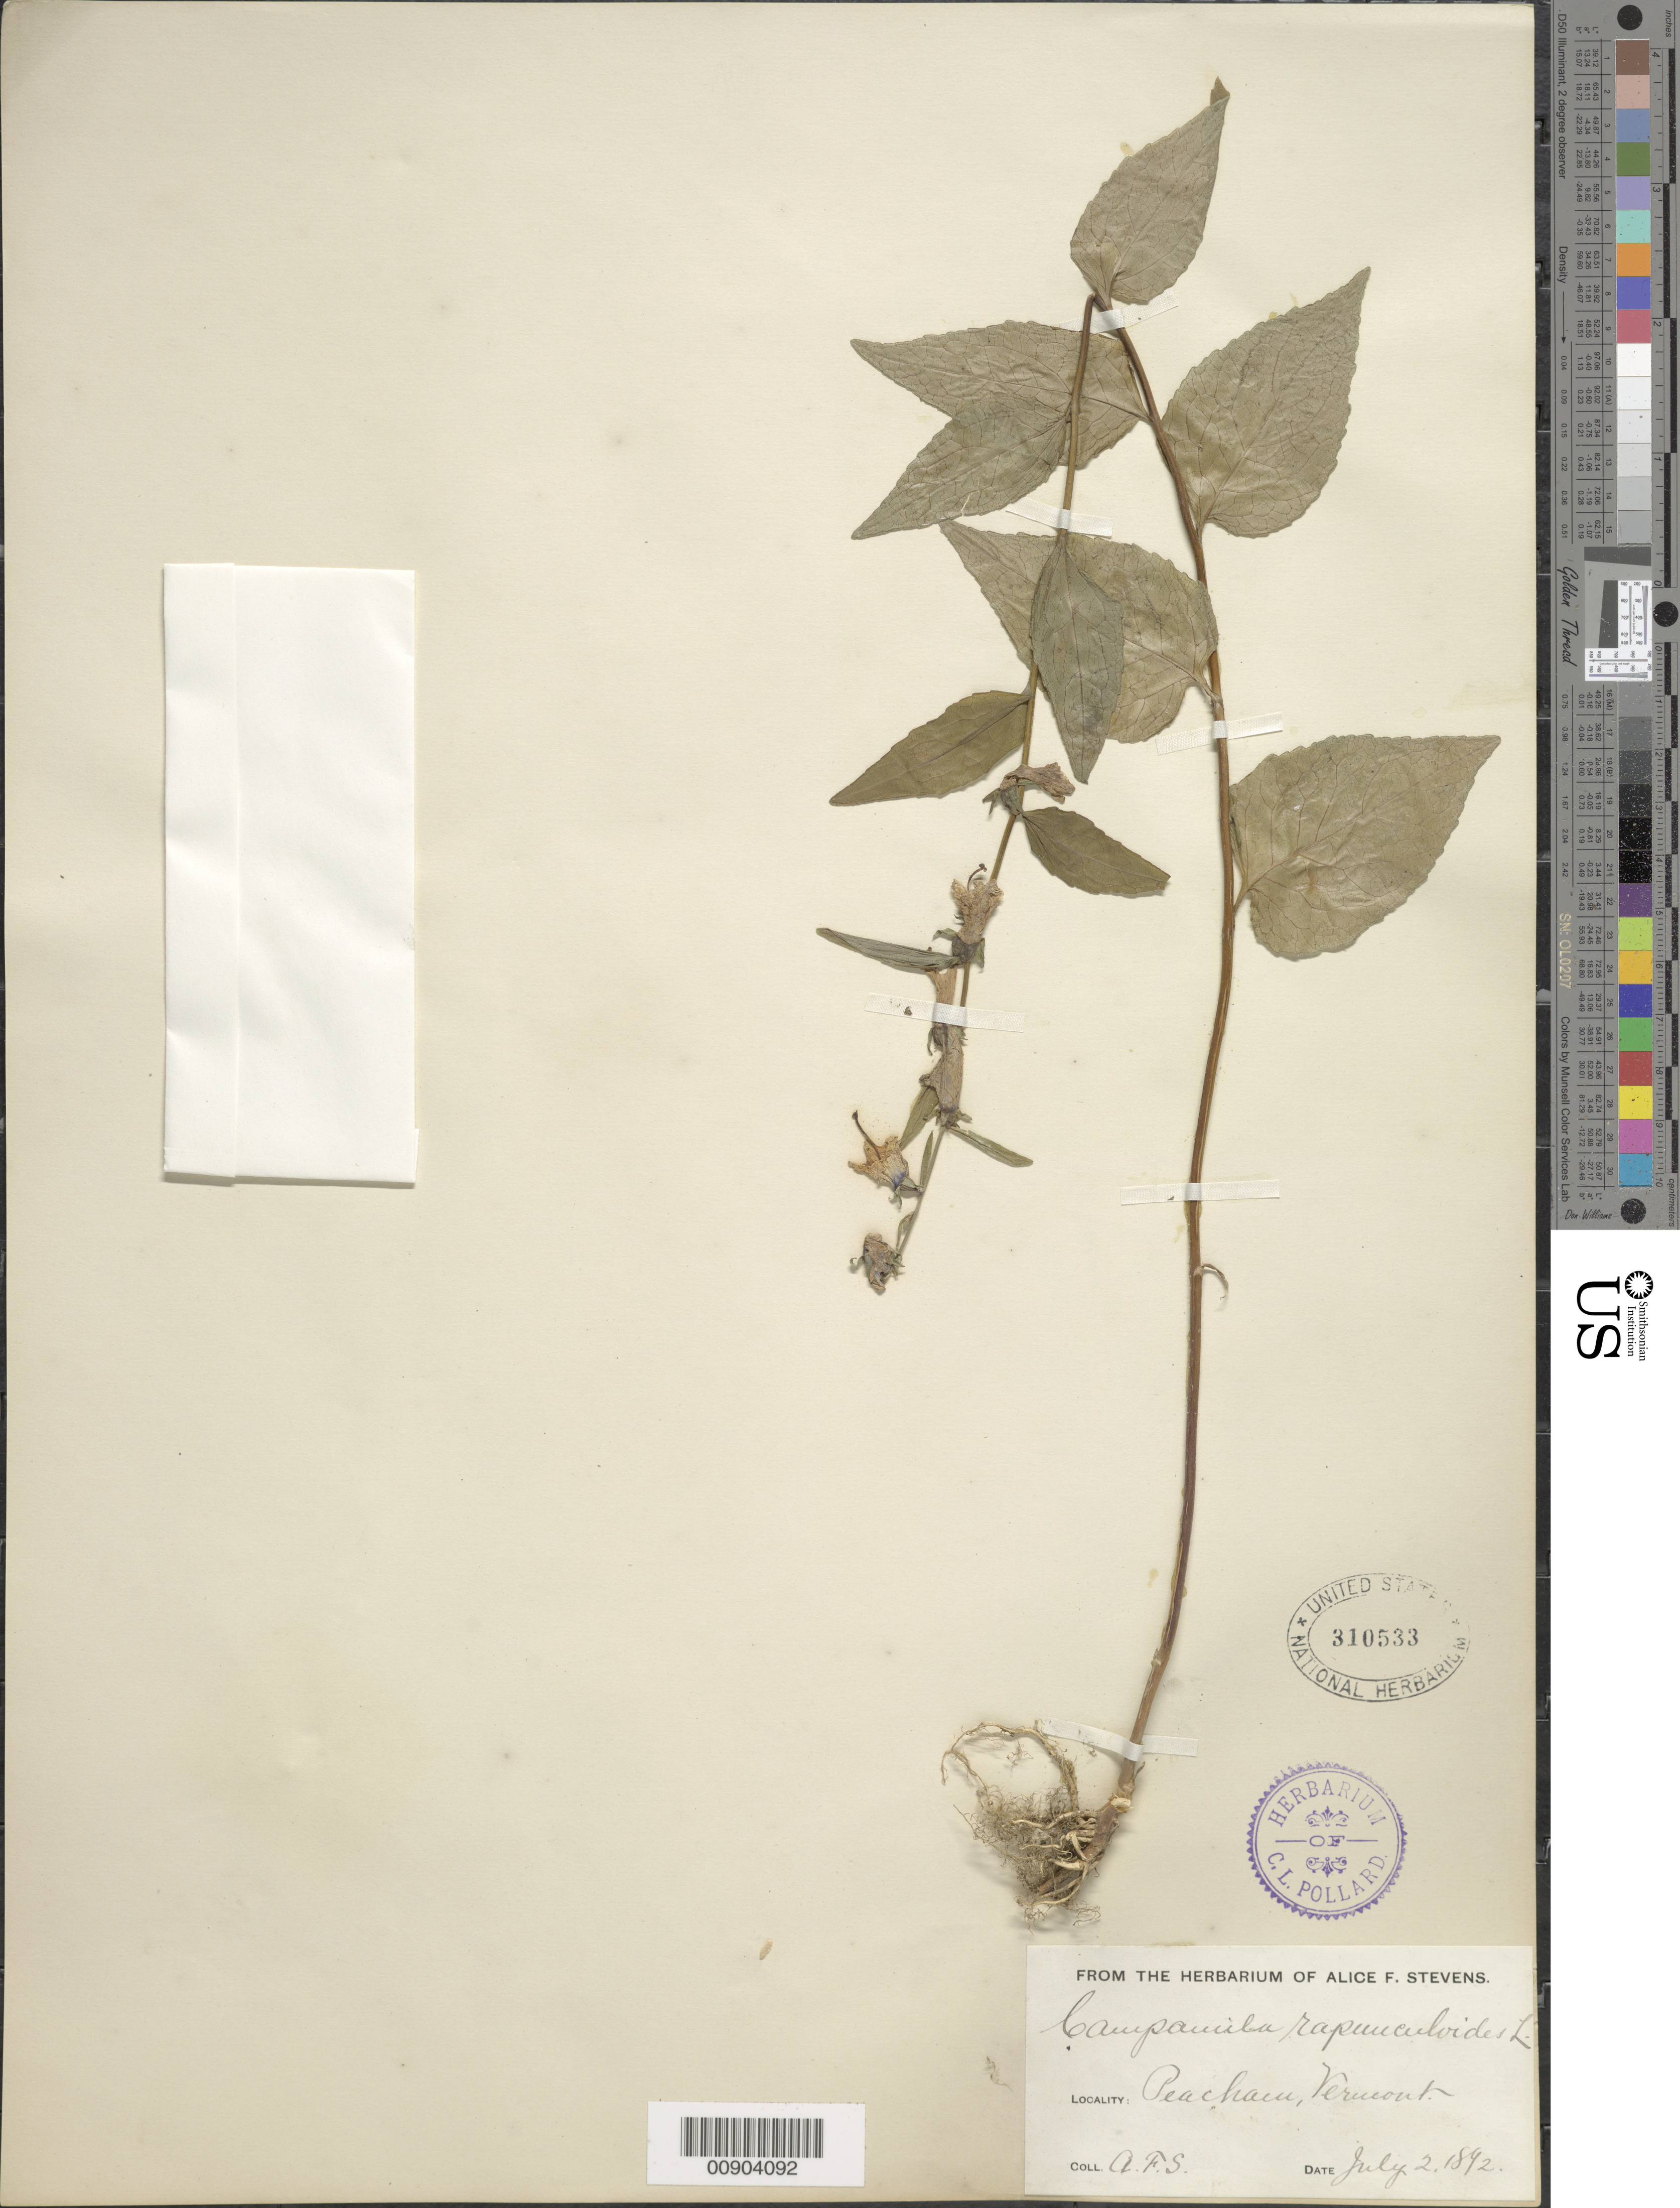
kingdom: Plantae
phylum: Tracheophyta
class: Magnoliopsida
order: Asterales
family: Campanulaceae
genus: Campanula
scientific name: Campanula rapunculoides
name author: L.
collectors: A. Stevens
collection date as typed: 02 Jul 1892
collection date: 1892-07-02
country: United States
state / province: Vermont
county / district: Caledonia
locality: Peacham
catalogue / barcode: US 310533